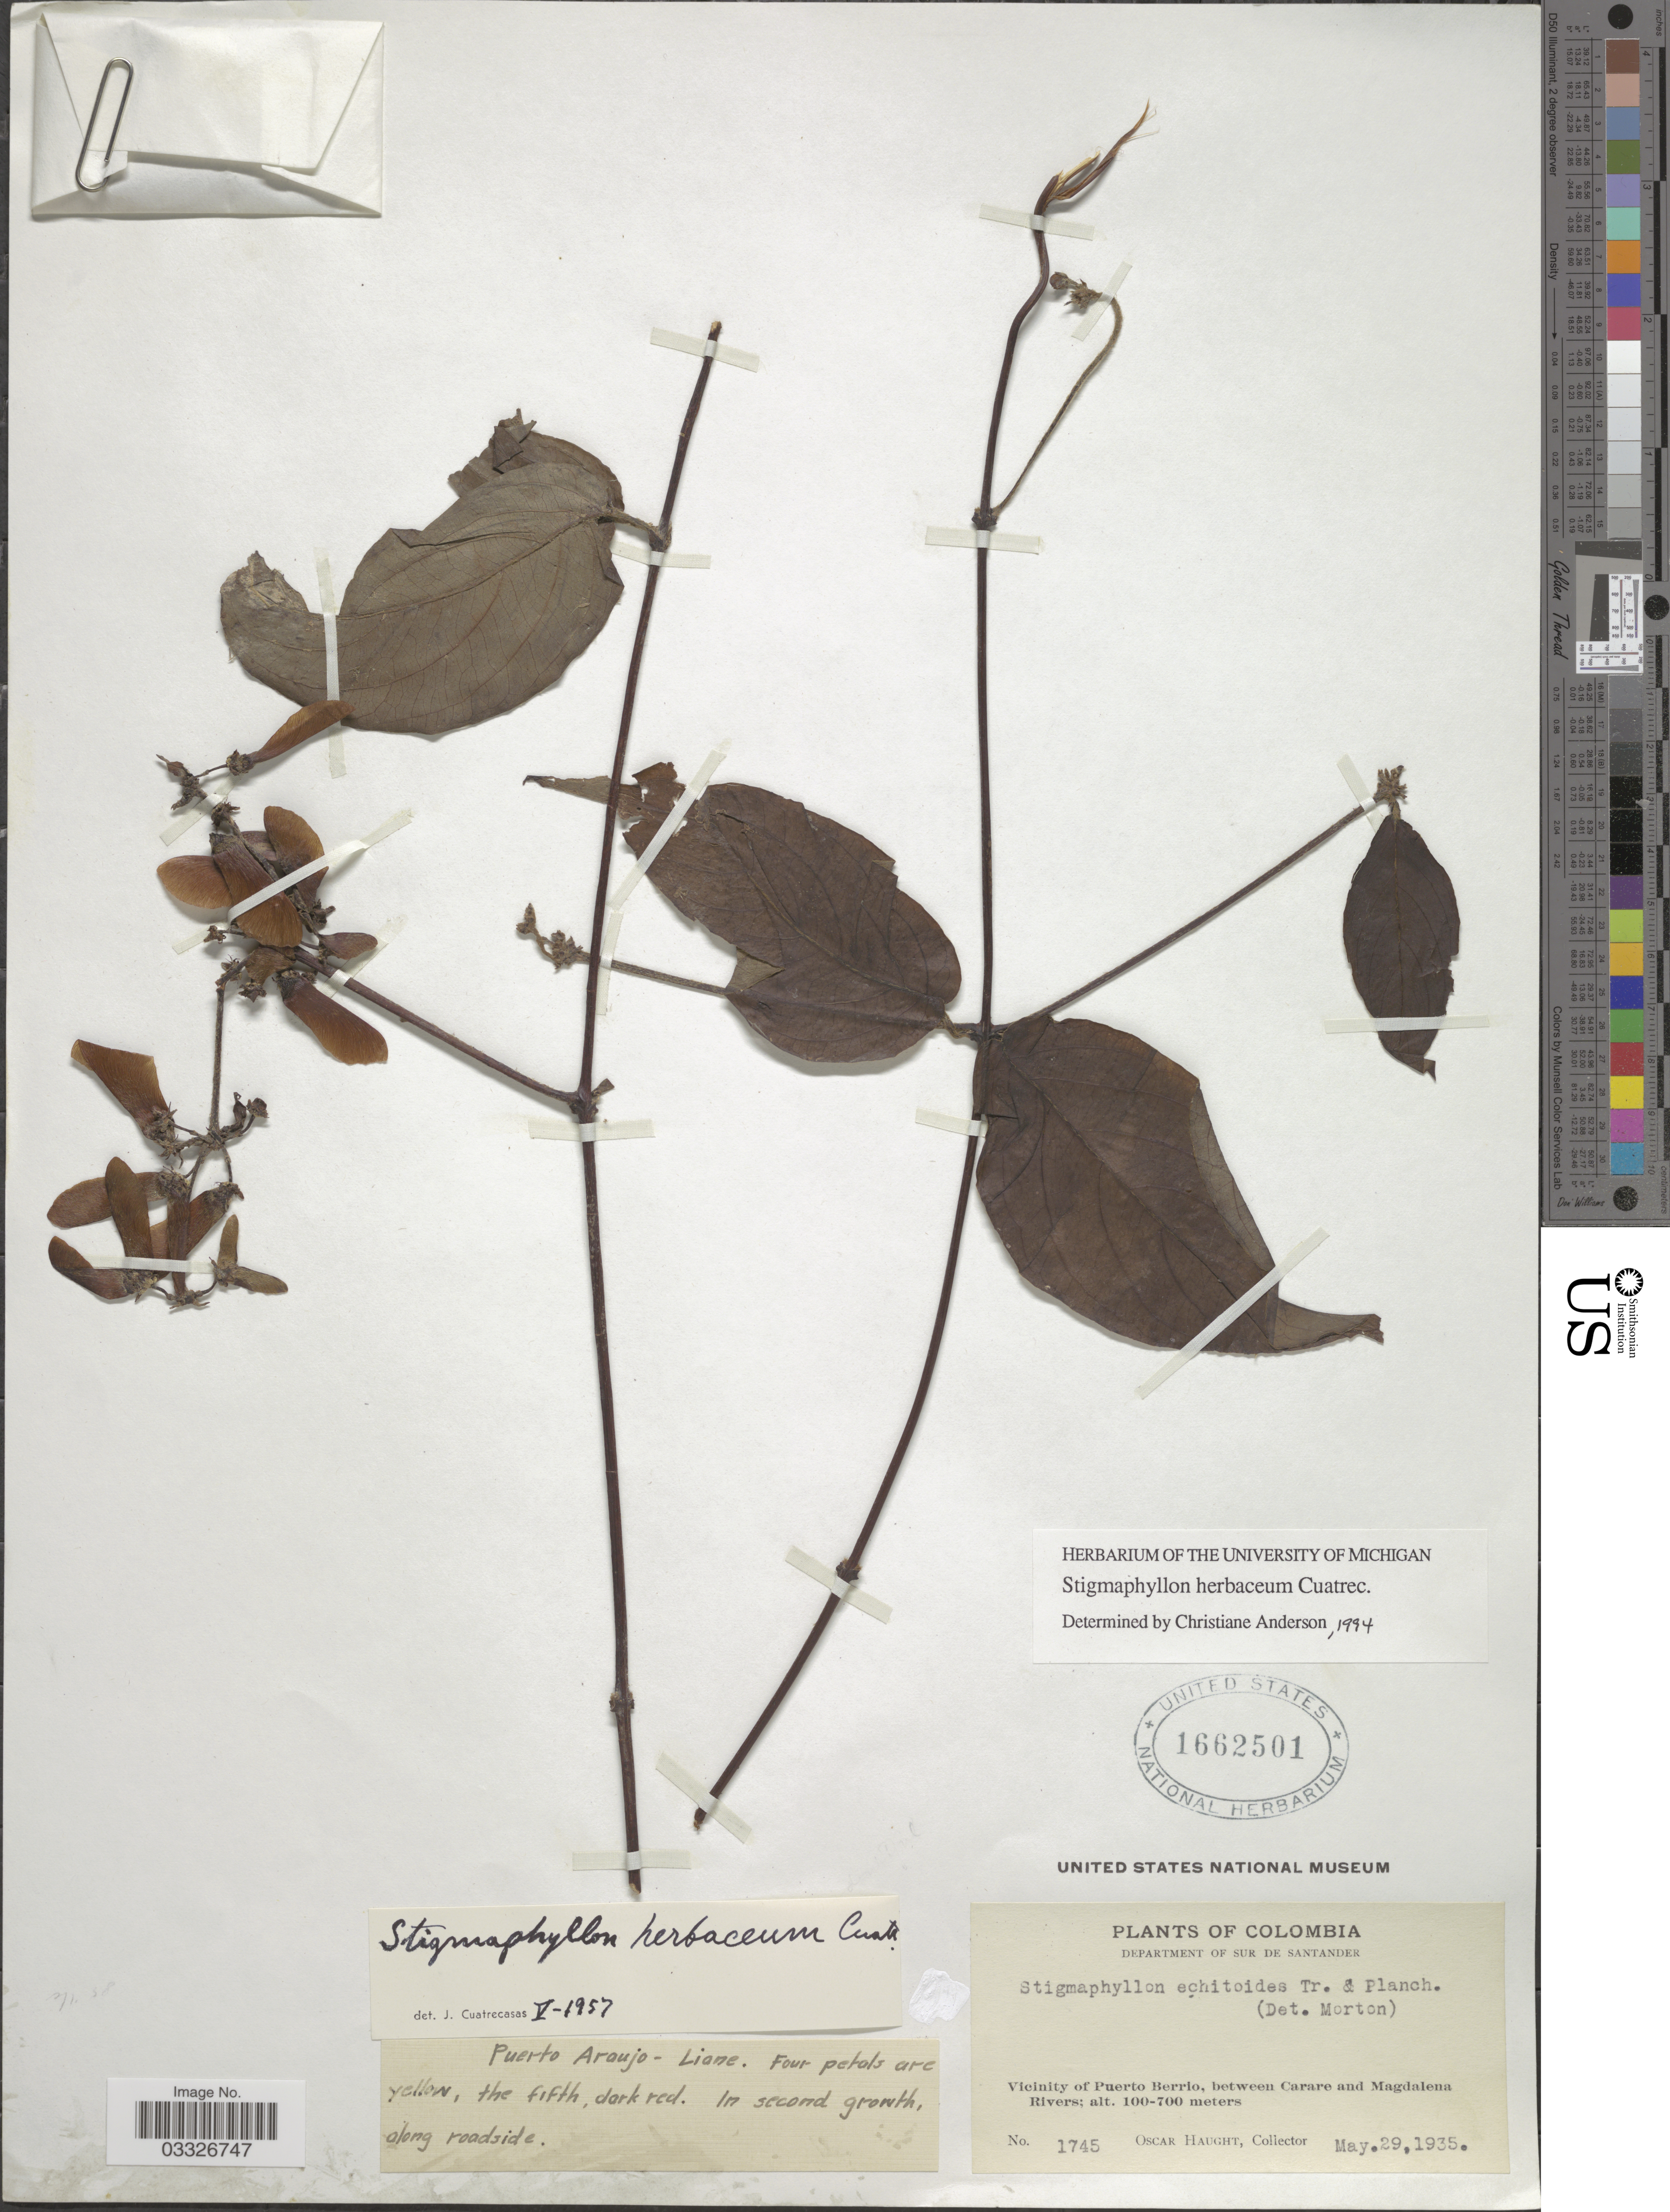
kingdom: Plantae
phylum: Tracheophyta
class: Magnoliopsida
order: Malpighiales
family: Malpighiaceae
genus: Stigmaphyllon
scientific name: Stigmaphyllon herbaceum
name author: Cuatrec.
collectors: O. Haught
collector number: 1745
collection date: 1935-05-29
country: Colombia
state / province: Santander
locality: Department of Sur de Santander. Vicinity of Puerto Berrio, between Carare and Magdalena Rivers. Puerto Aroujo.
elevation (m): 100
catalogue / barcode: US 1662501